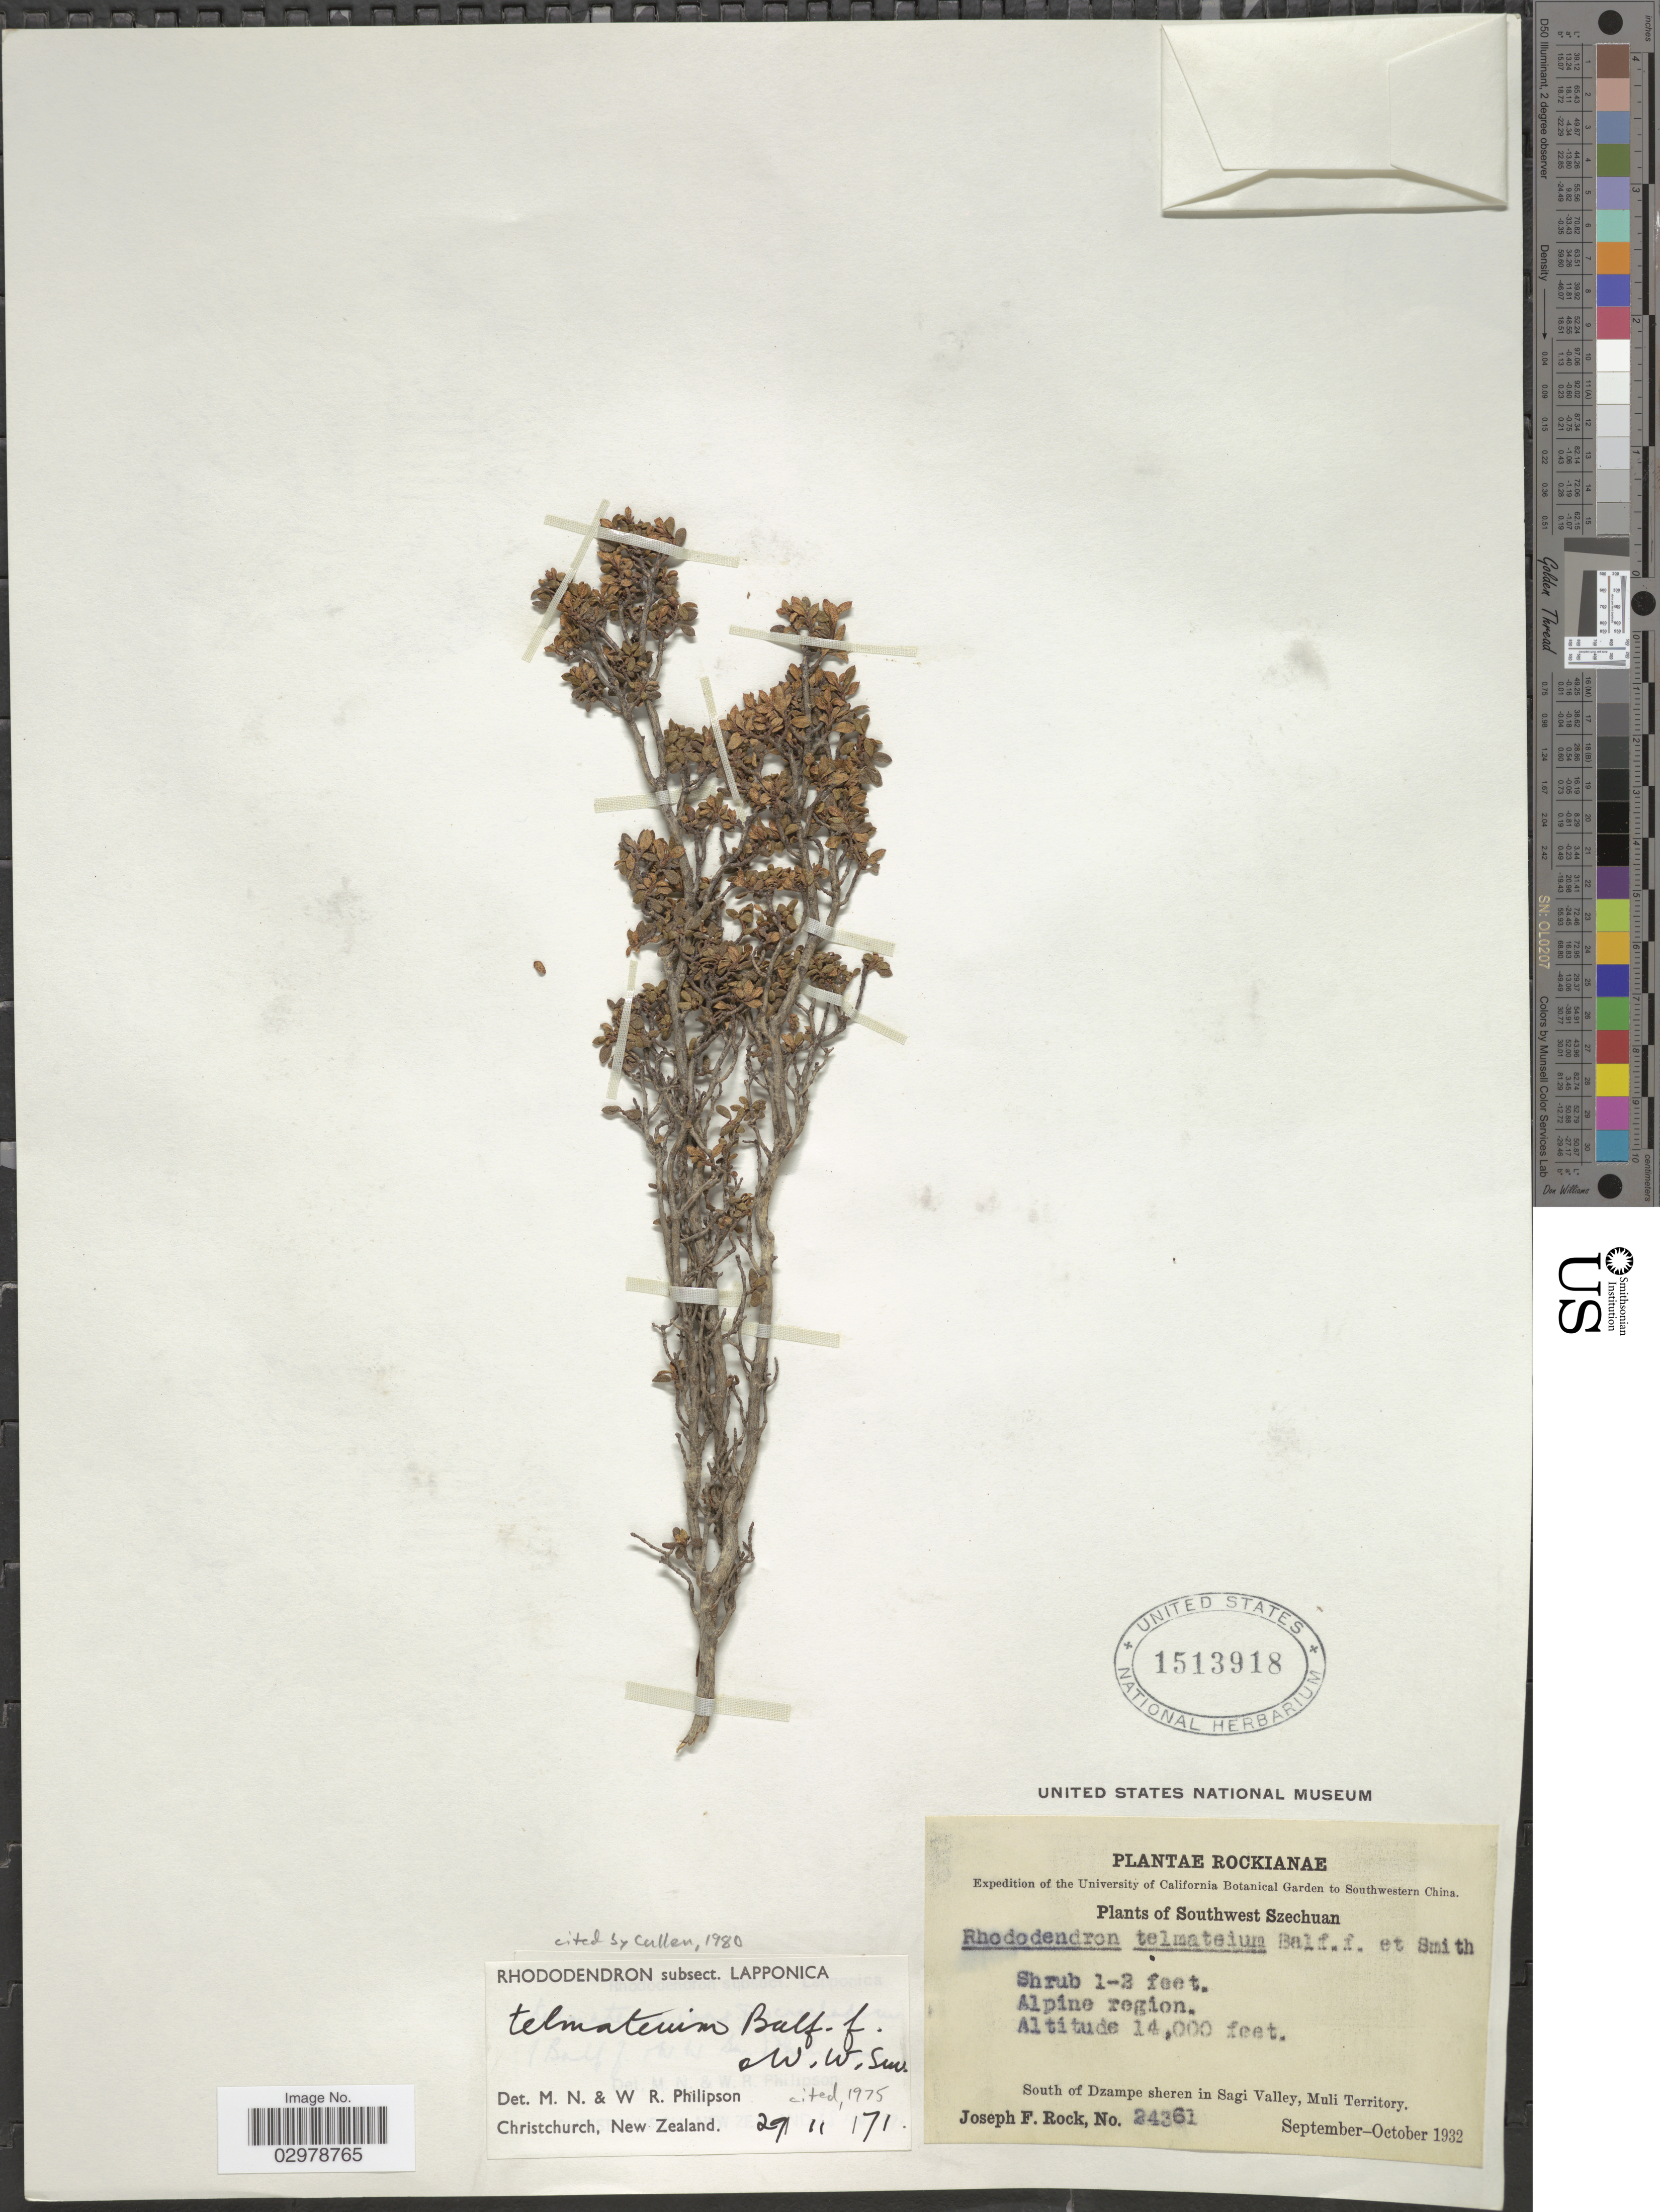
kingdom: Plantae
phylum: Tracheophyta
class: Magnoliopsida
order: Ericales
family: Ericaceae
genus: Rhododendron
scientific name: Rhododendron telmateium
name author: Balf. f. & W.W. Sm.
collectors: J. F. Rock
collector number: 24361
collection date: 1932-09/1932-10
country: China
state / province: Sichuan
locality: Southwestern China. Southwest Szechuan. South of Dzampe sheren in Sagi Valley, Muli Territory.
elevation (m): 4267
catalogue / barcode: US 1513918